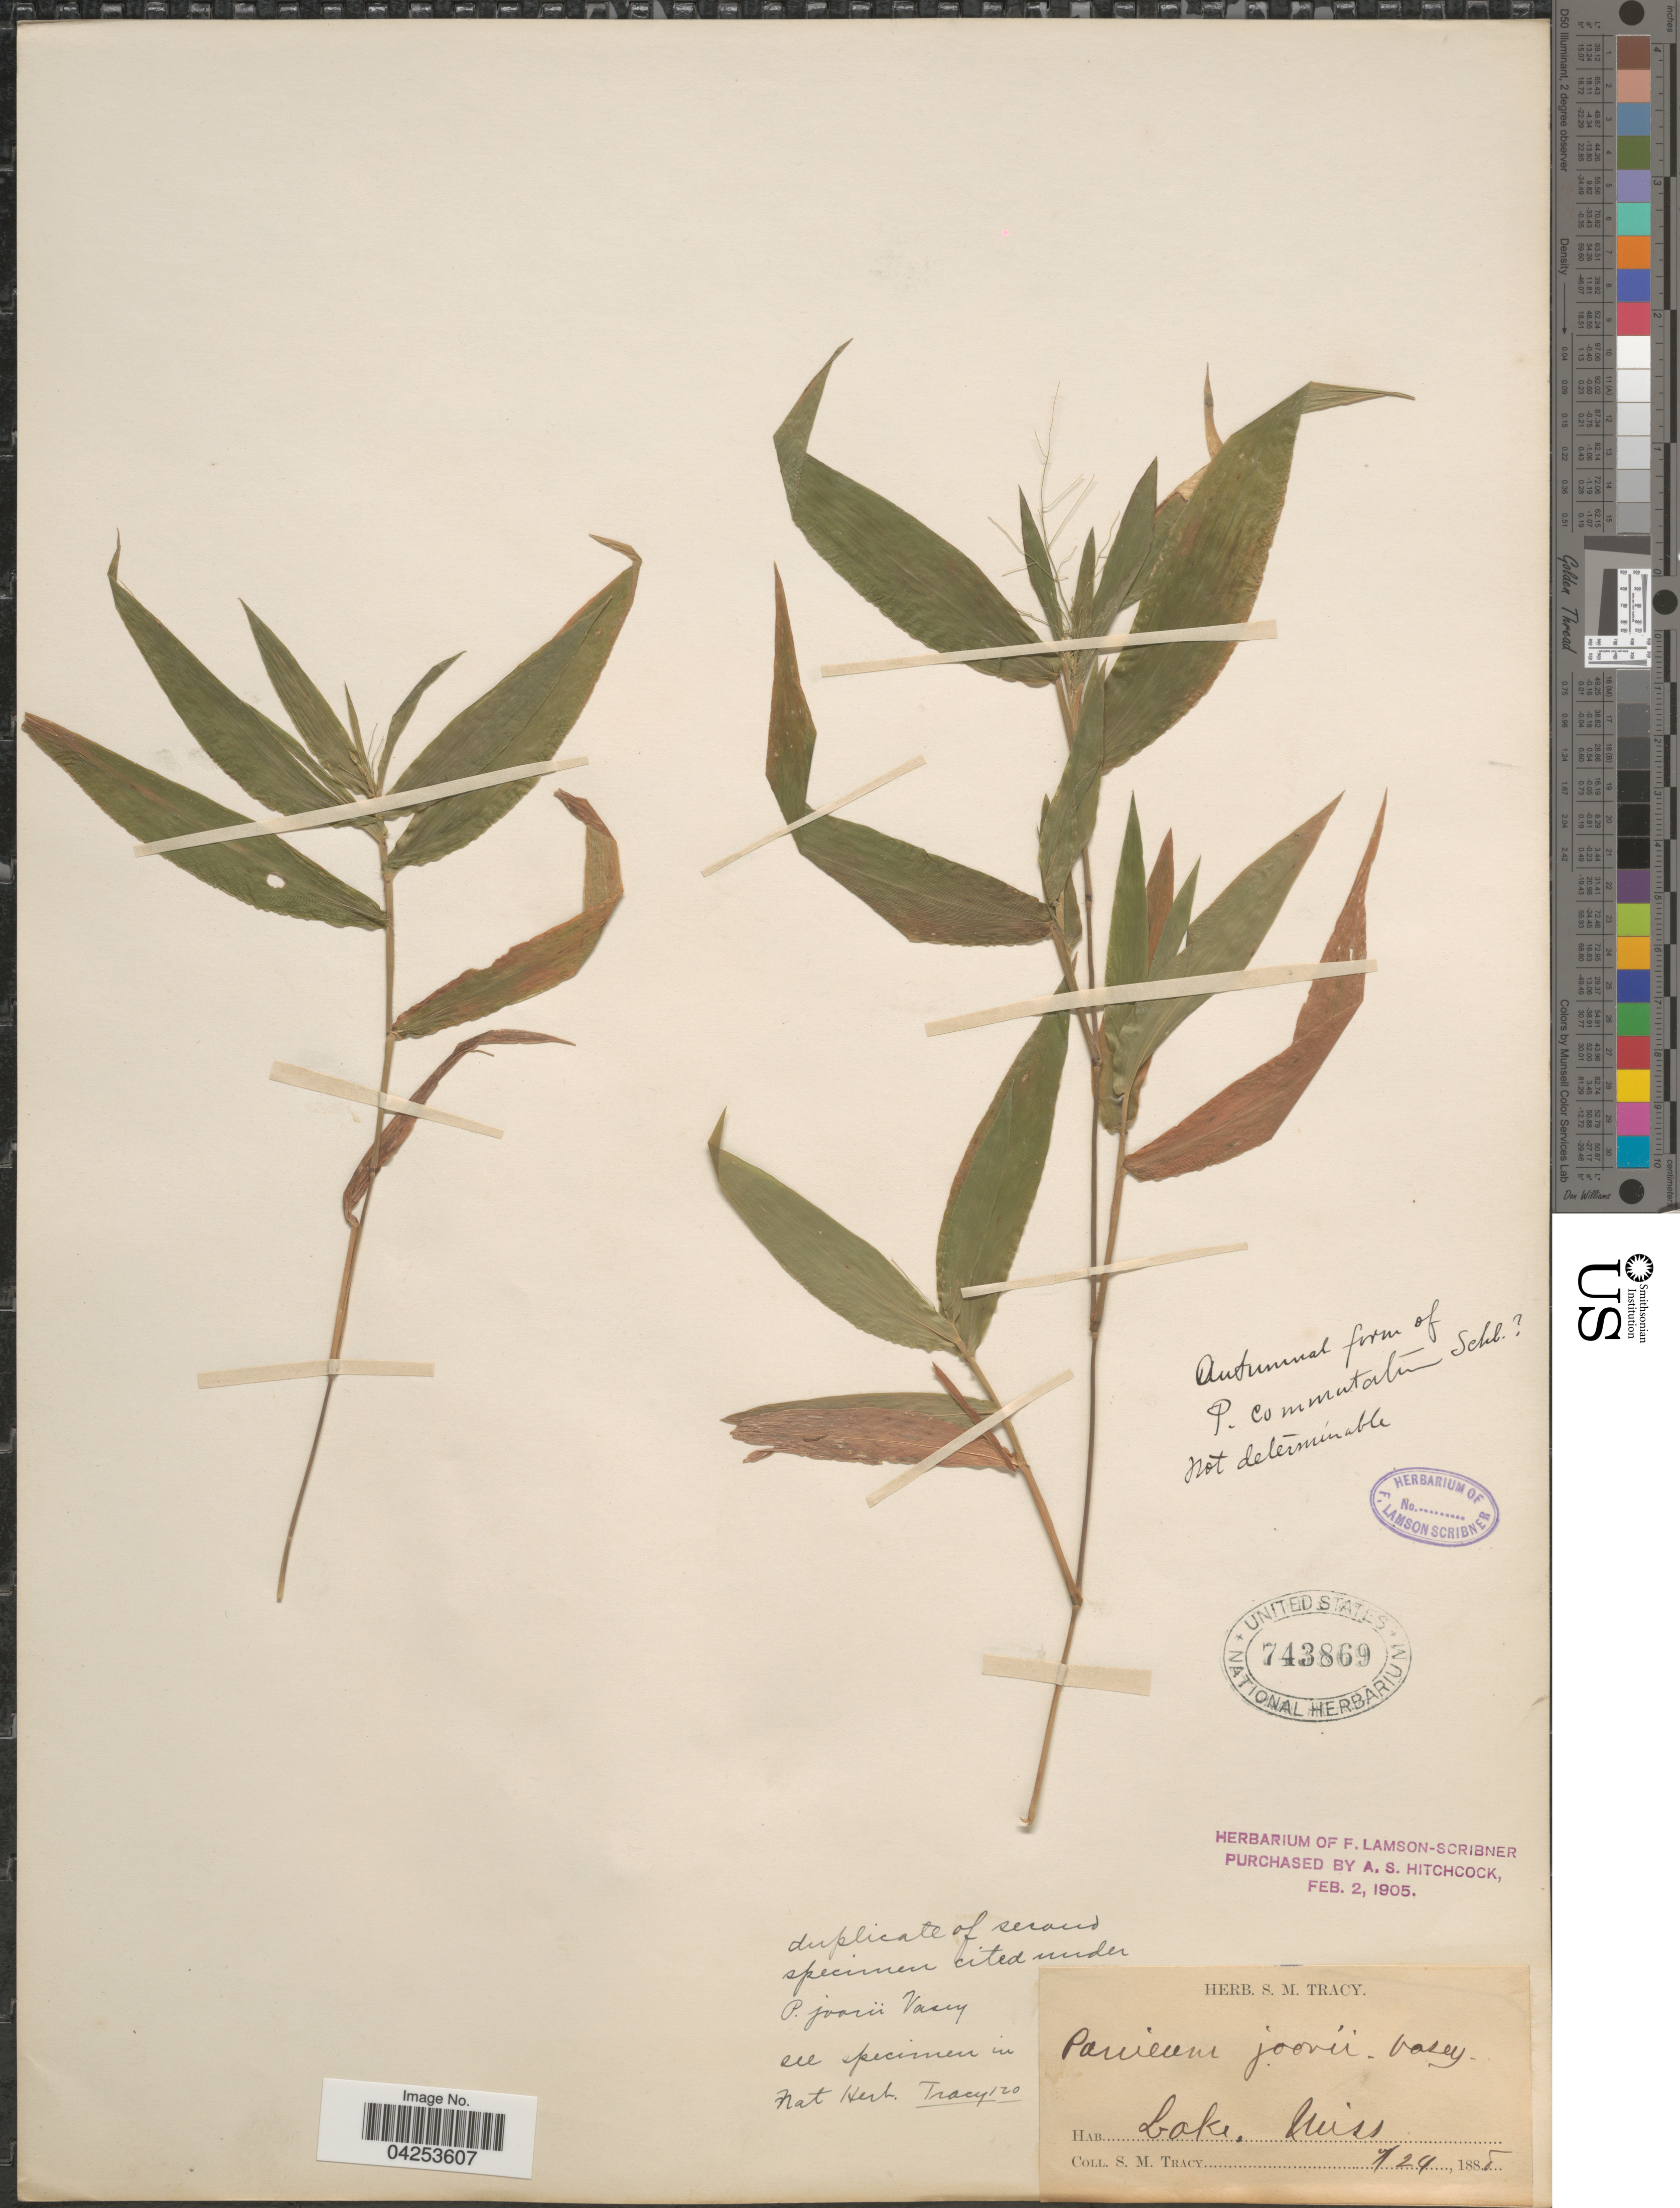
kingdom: Plantae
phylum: Tracheophyta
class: Liliopsida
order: Poales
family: Poaceae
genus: Dichanthelium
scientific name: Dichanthelium commutatum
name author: (Schult.) Gould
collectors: S. M. Tracy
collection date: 1885-07-24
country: United States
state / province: Mississippi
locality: Lake.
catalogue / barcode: US 743869